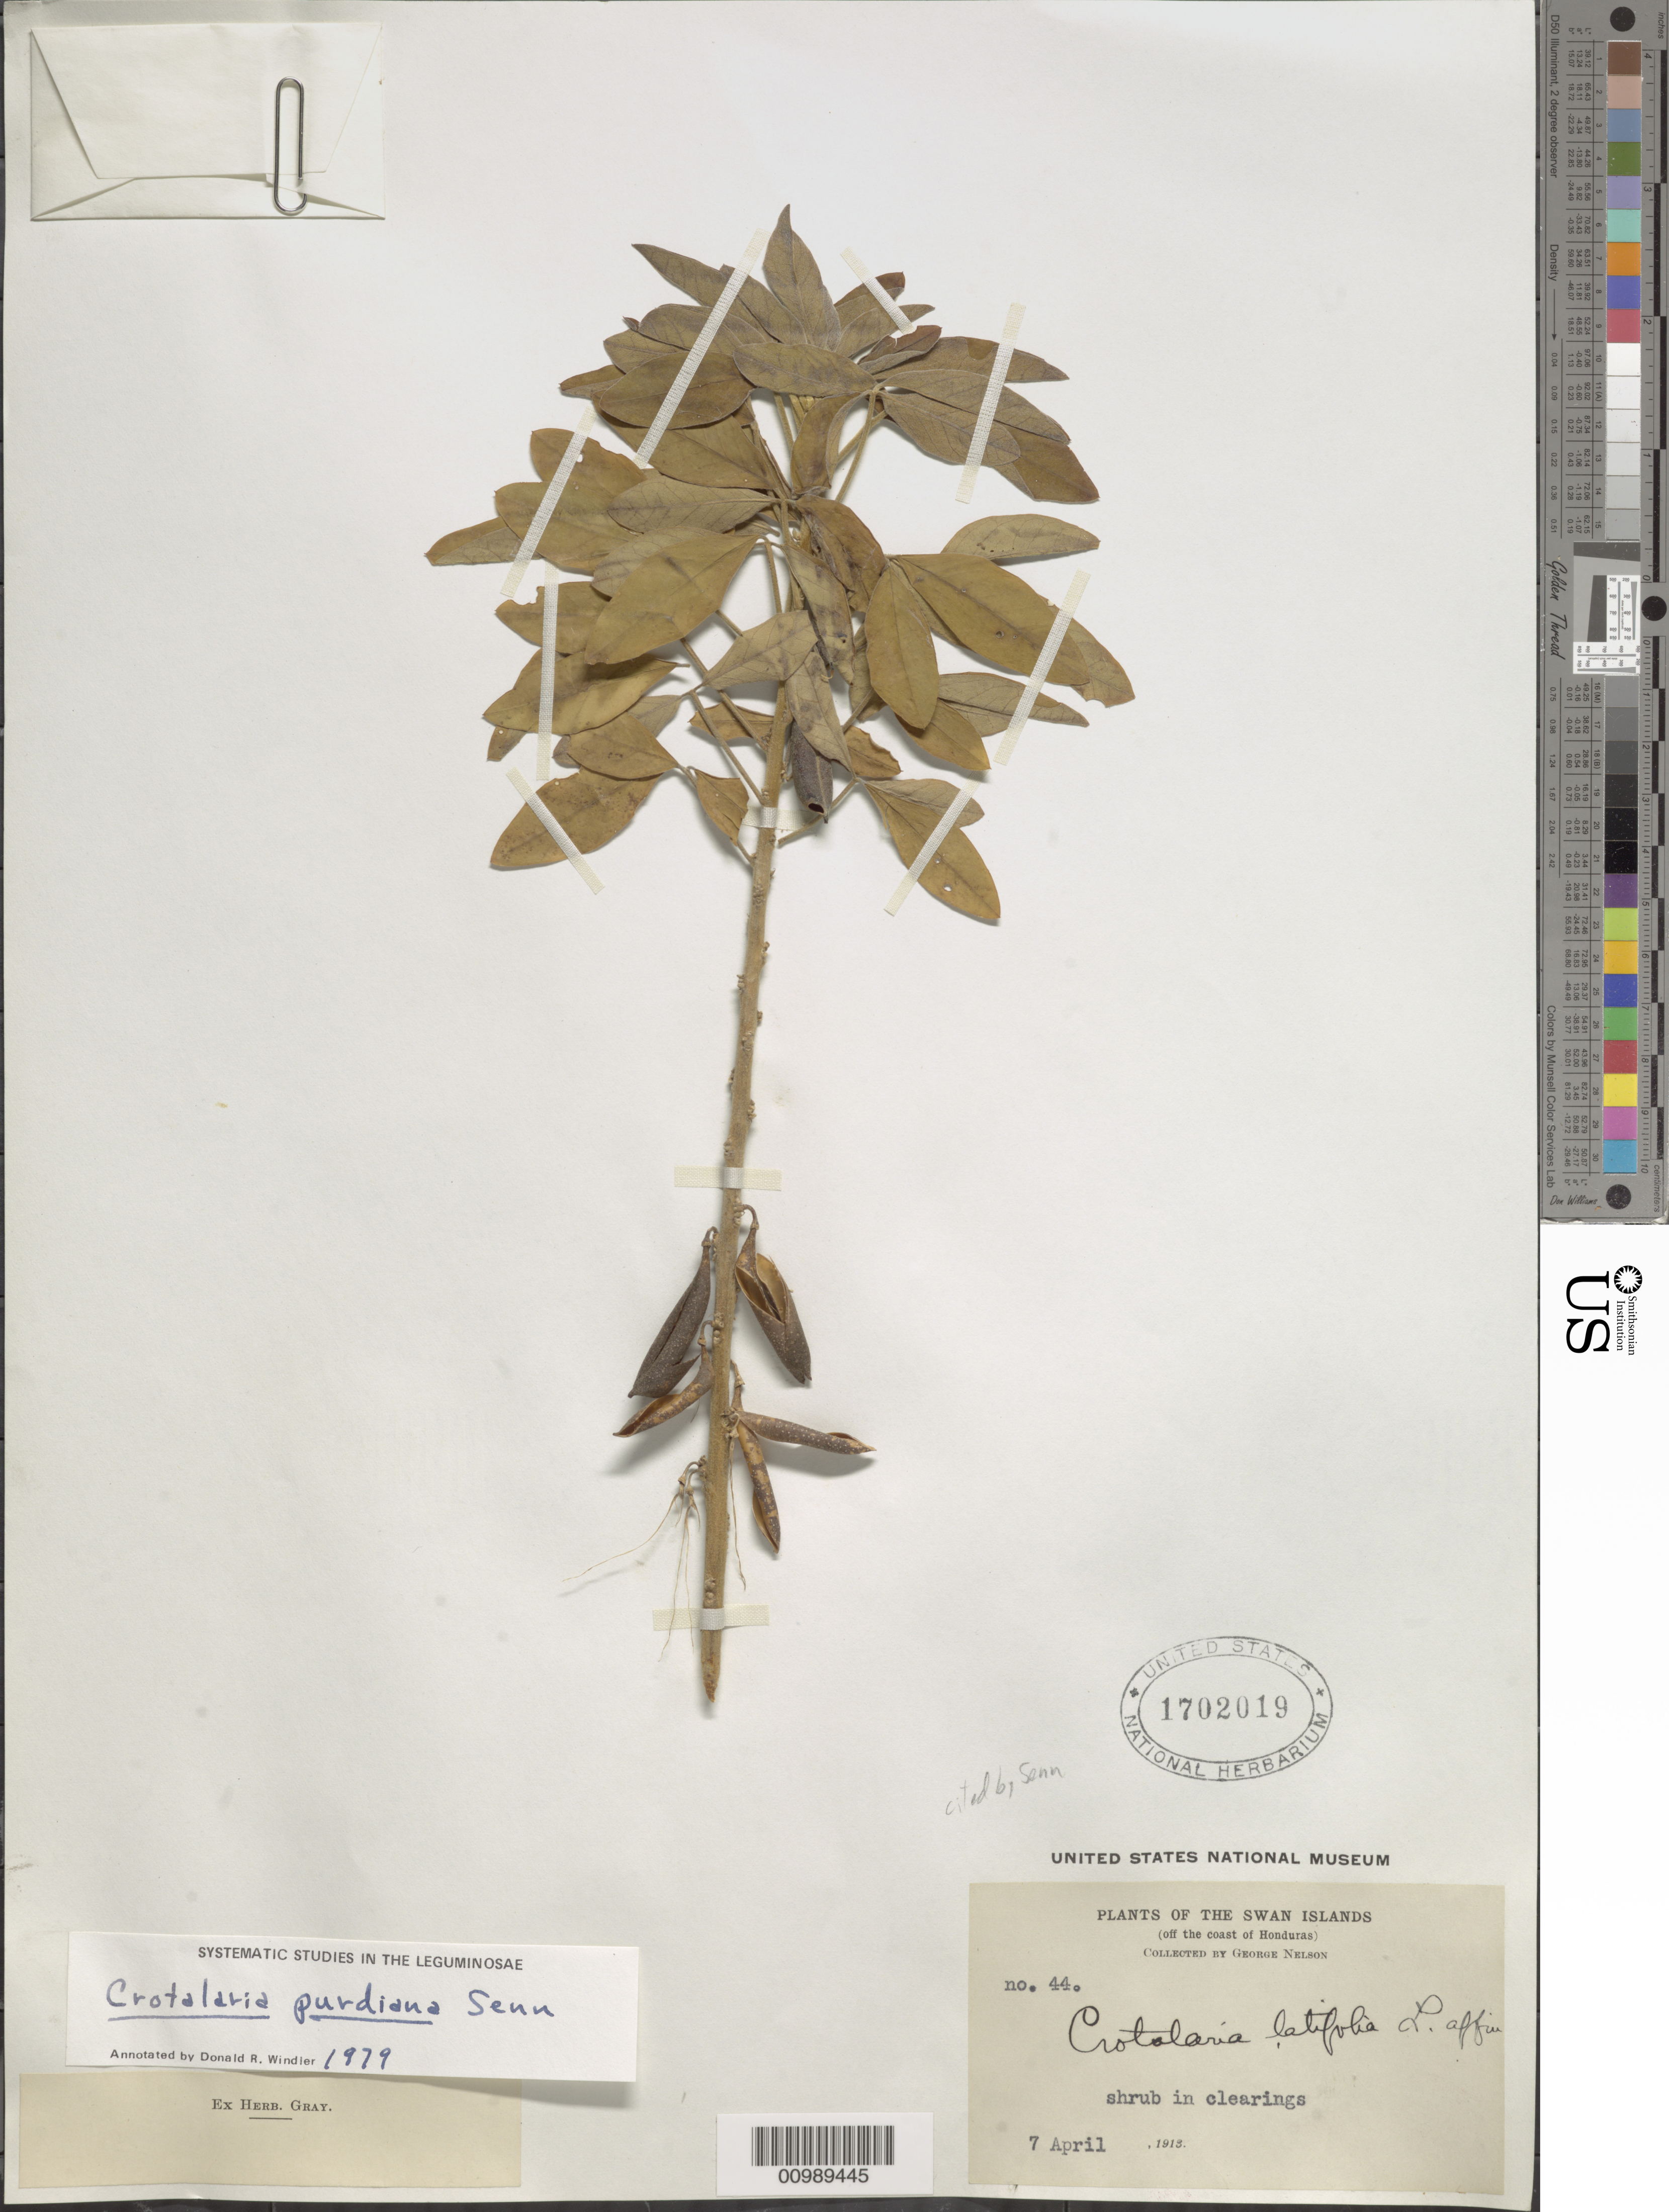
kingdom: Plantae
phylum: Tracheophyta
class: Magnoliopsida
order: Fabales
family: Fabaceae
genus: Crotalaria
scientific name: Crotalaria purdiana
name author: H. Senn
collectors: Nelson, --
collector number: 44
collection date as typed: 07 Apr 1913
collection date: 1913-04-07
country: Cuba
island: Cuba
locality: Swan Islands (off the coast of Honduras)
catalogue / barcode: US 1702019